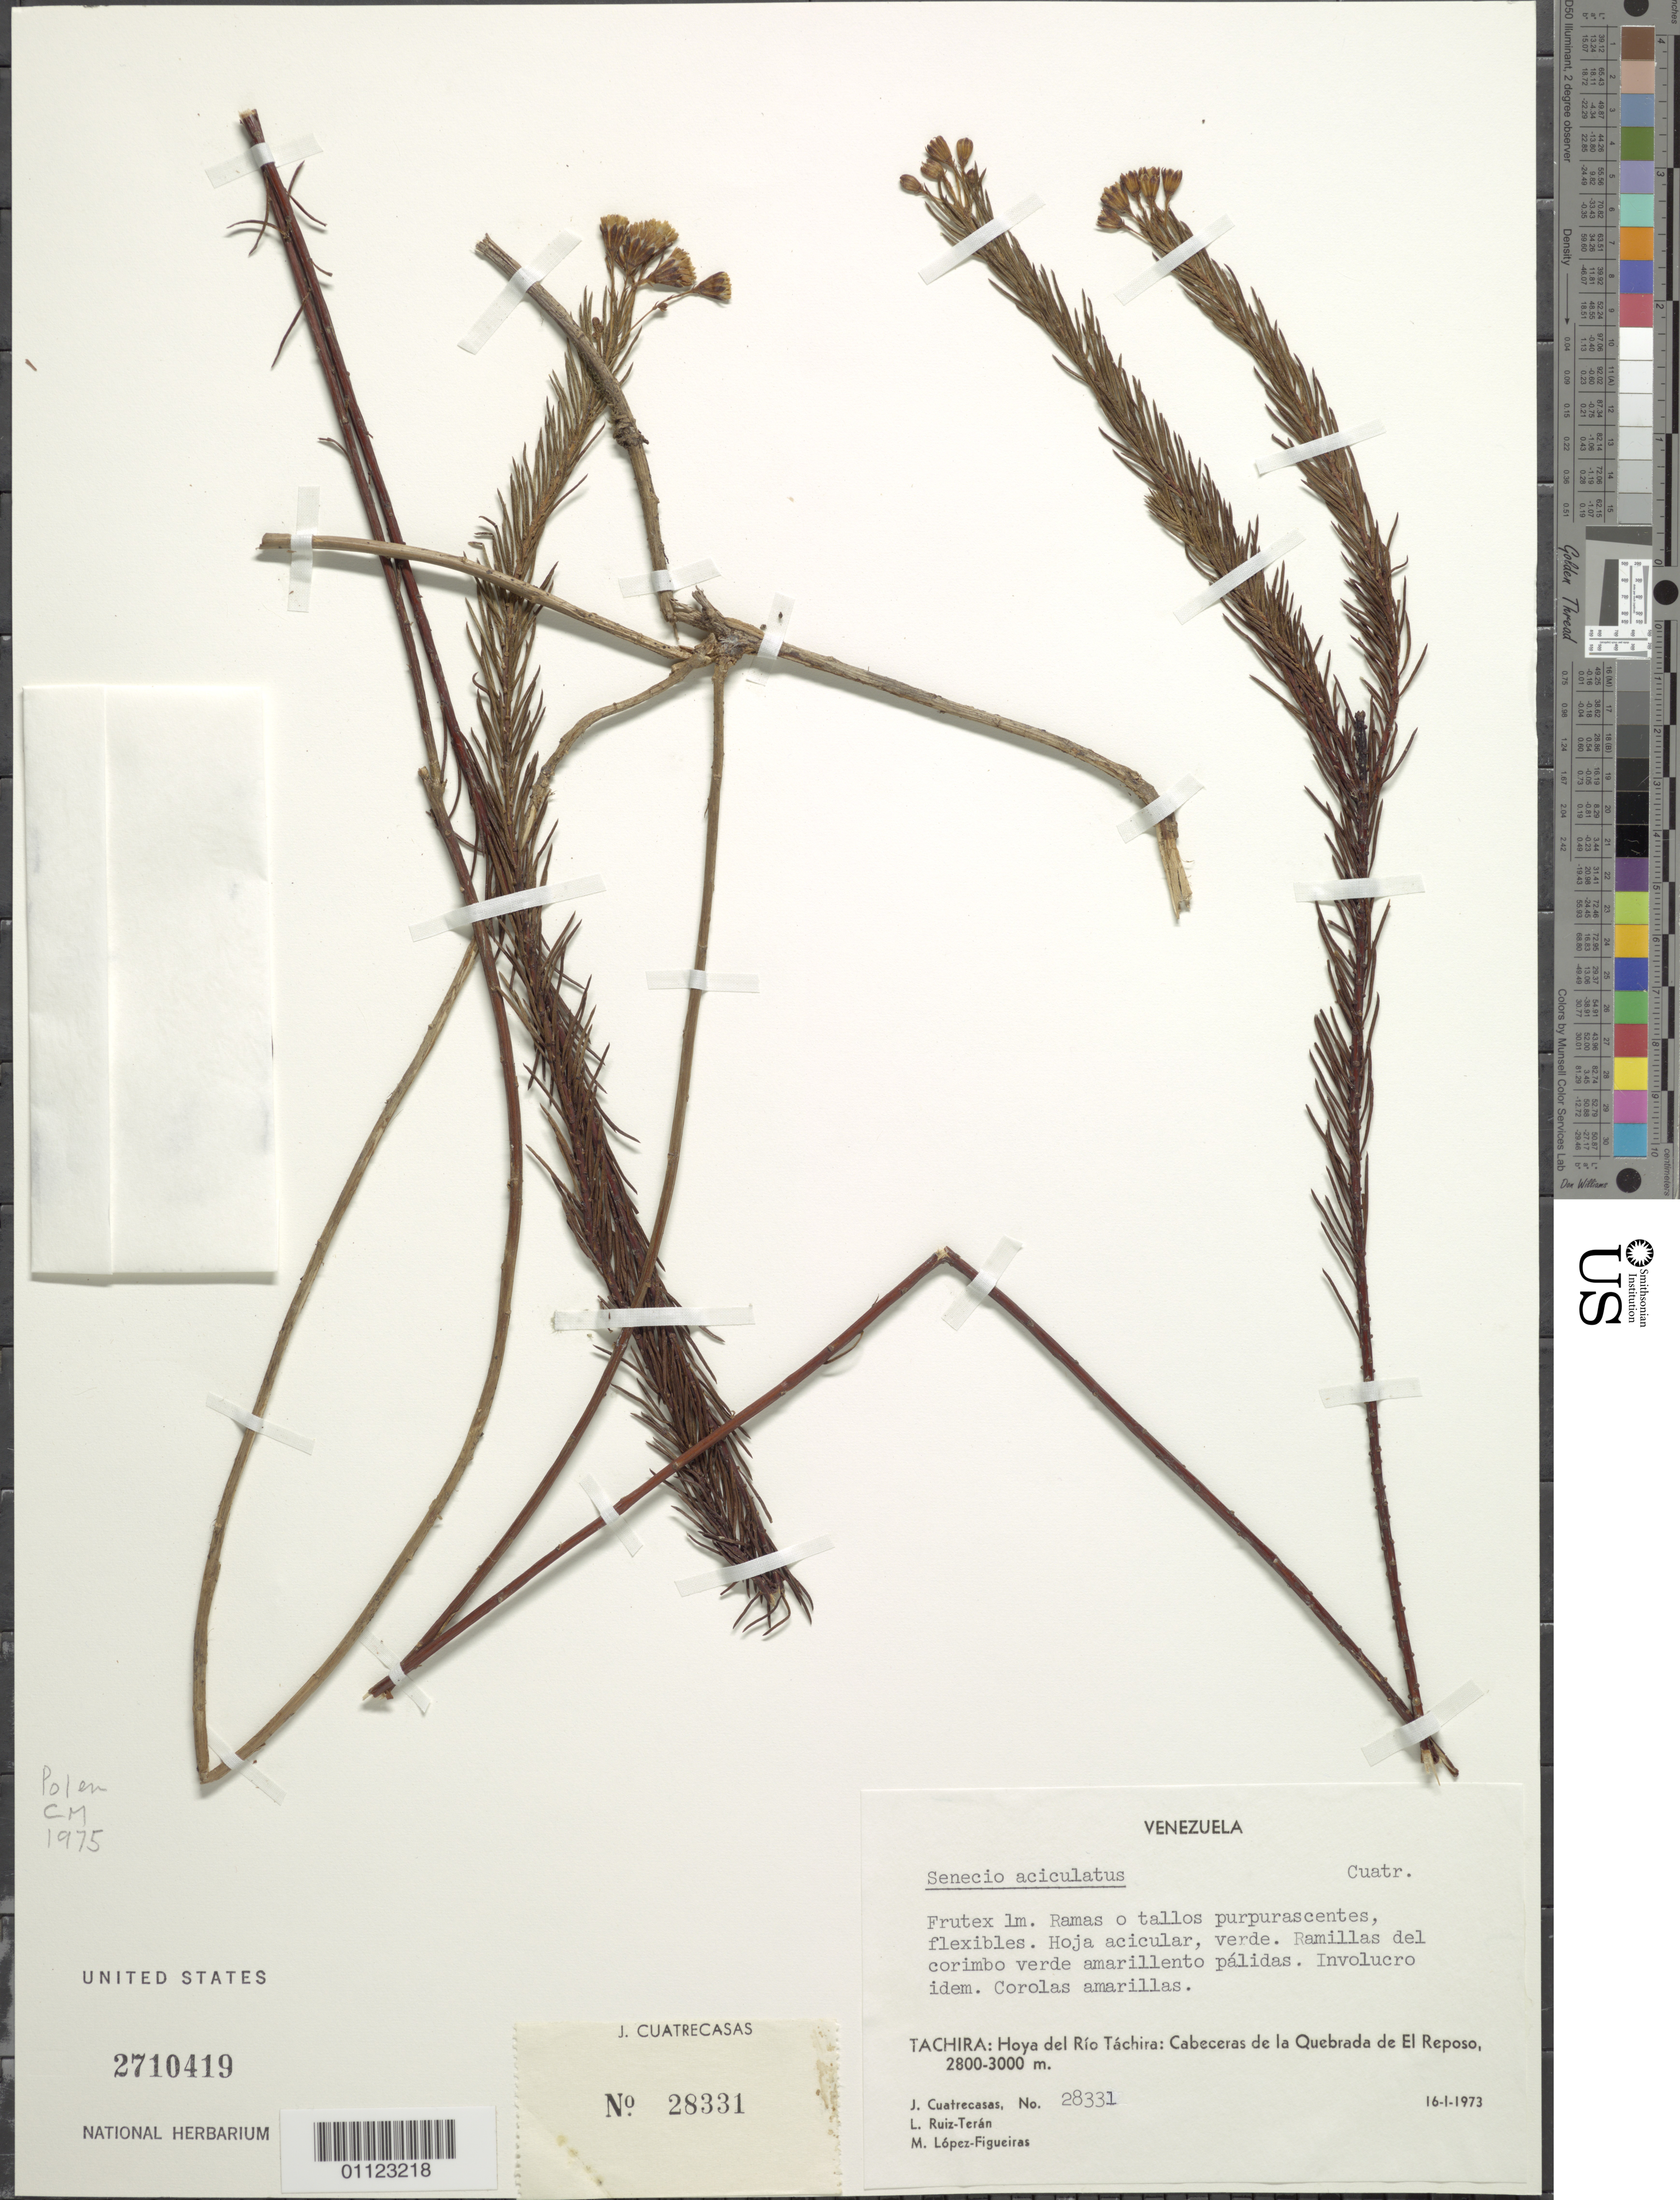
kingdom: Plantae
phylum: Tracheophyta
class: Magnoliopsida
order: Asterales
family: Asteraceae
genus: Pentacalia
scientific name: Pentacalia abietina var. aciculata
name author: (Cuatrec.) Cuatrec.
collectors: J. Cuatrecasas, L. E. Ruíz-Terán & M. López Figueiras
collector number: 28331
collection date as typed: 16 Jan 1973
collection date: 1973-01-16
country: Venezuela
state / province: Tachira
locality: Hoya del Río Tachira: cabeceras de la Quebrada de El Reposo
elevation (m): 2800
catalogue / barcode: US 2710419